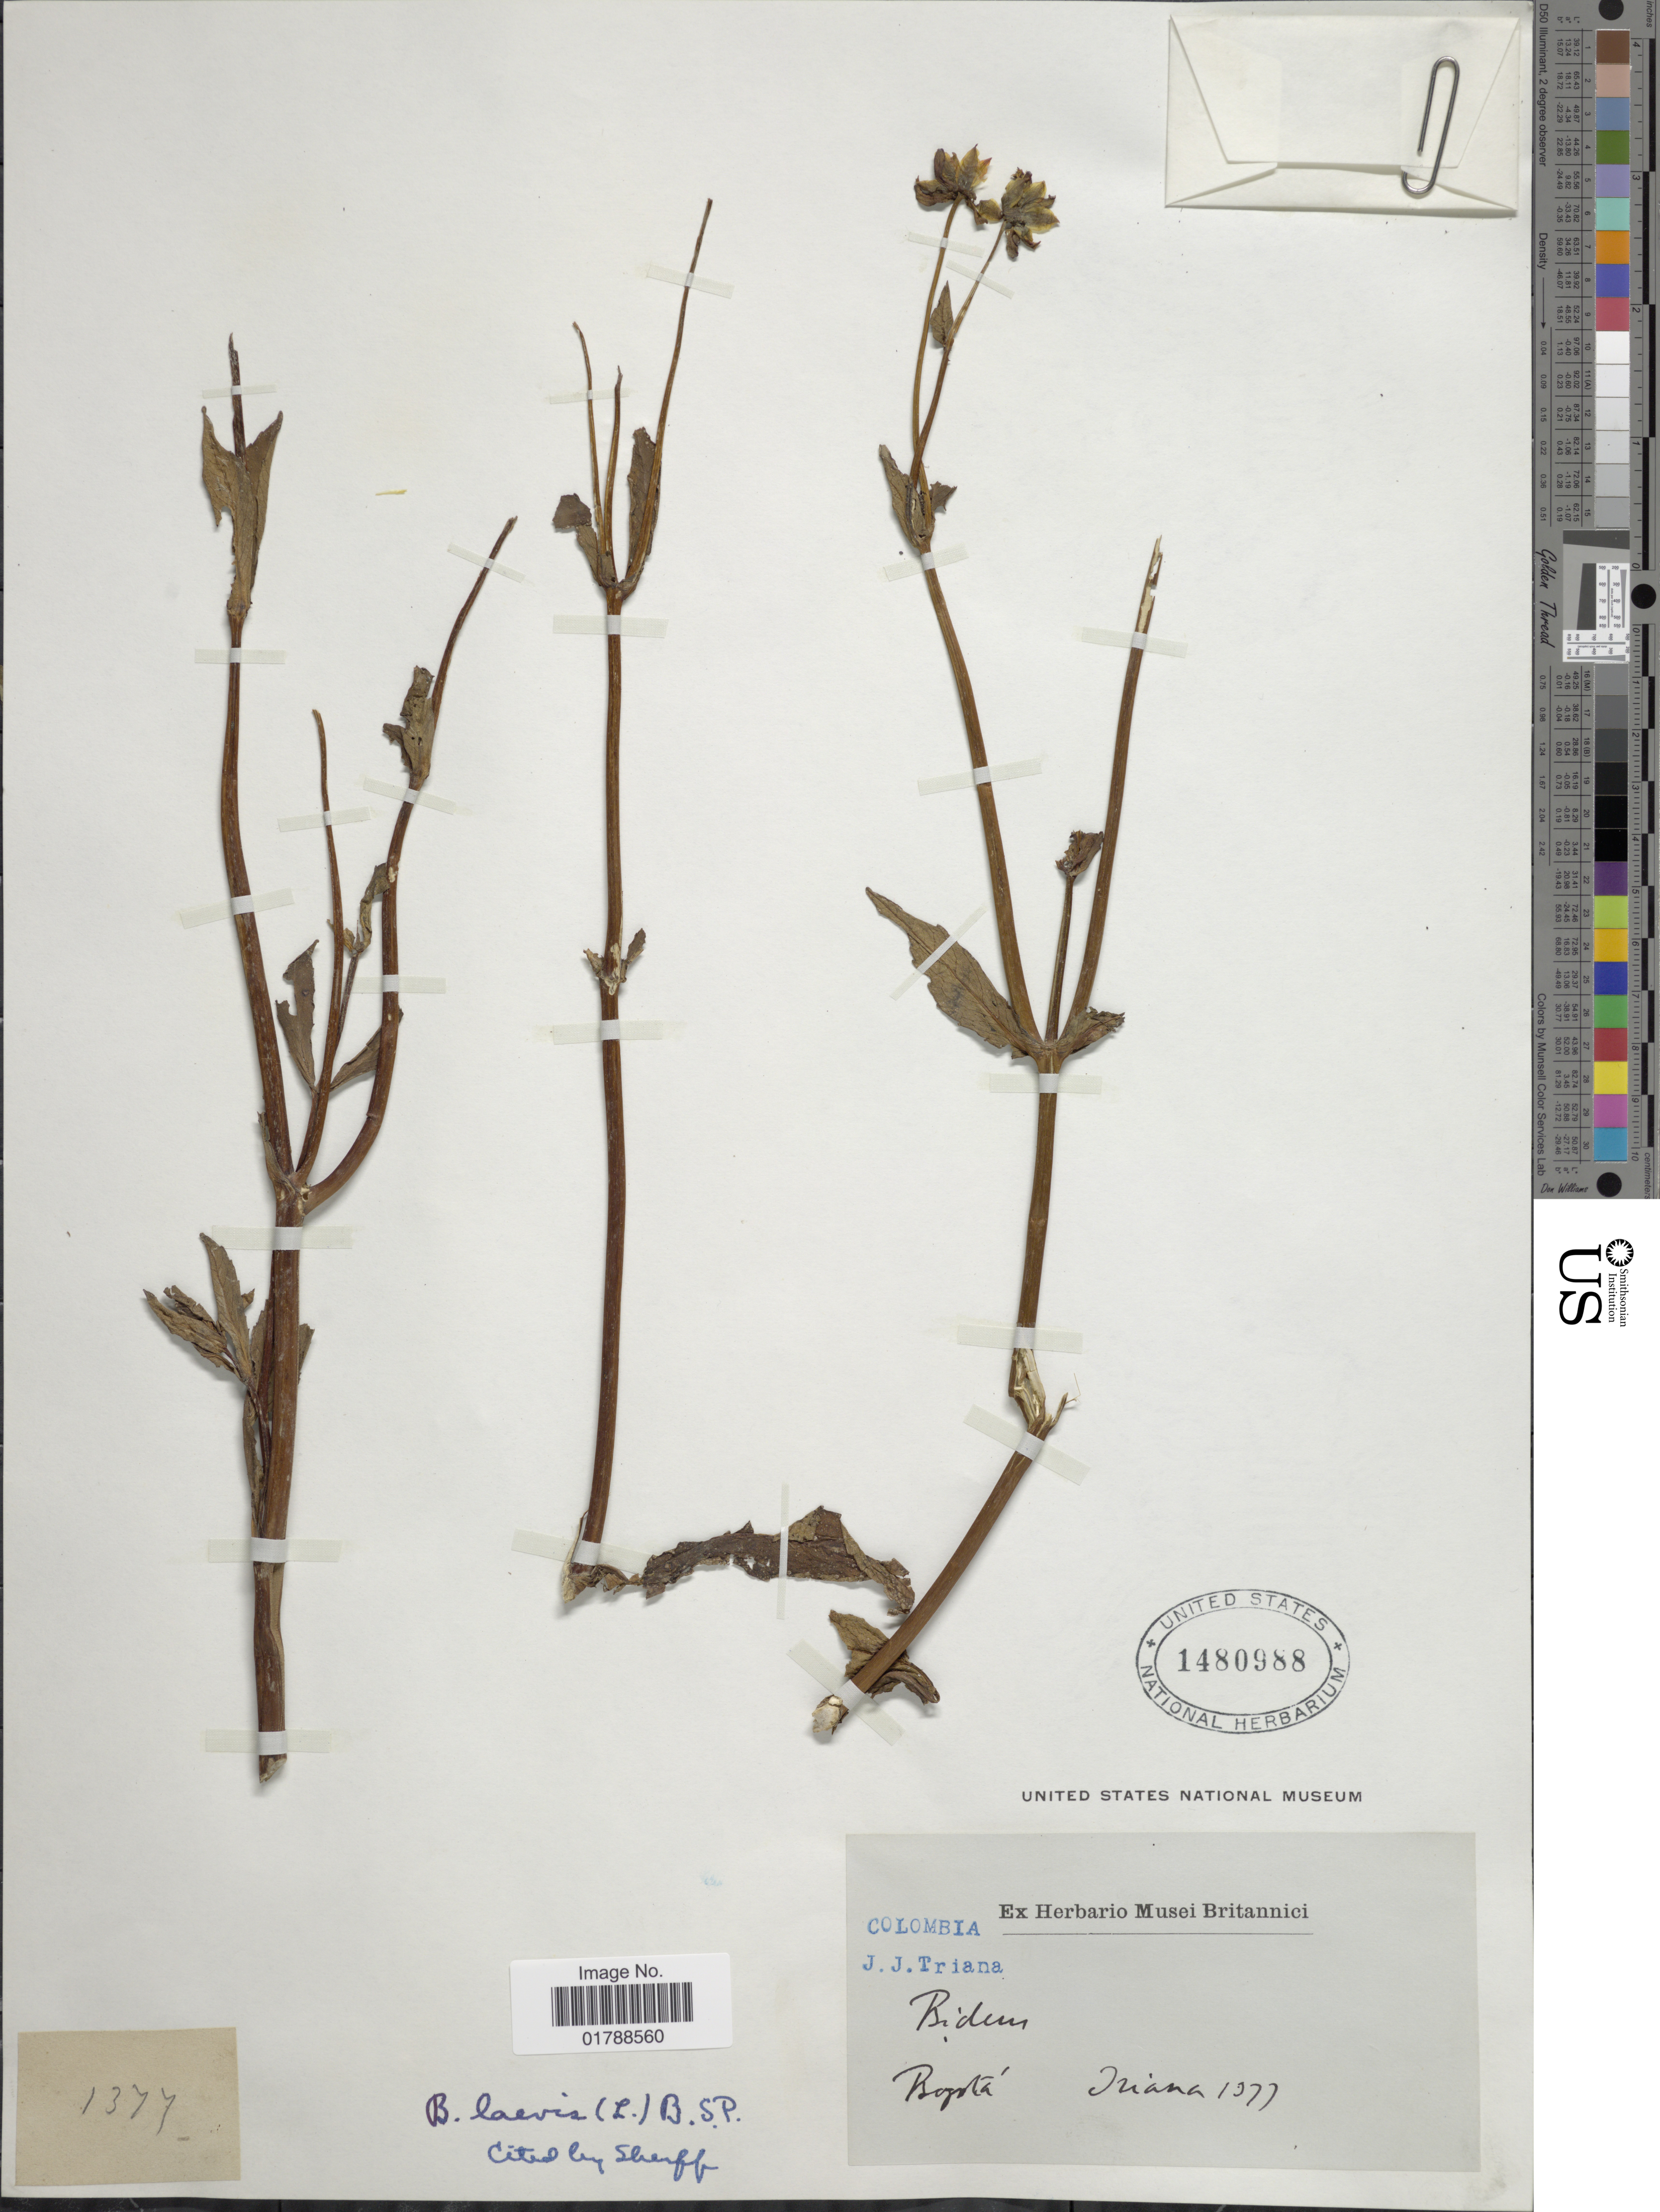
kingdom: Plantae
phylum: Tracheophyta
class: Magnoliopsida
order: Asterales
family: Asteraceae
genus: Bidens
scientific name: Bidens laevis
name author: (L.) Britton, Stearns & Poggenb.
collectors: J. J. Triana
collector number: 1377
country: Colombia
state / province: Bogota D.C.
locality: Bogotá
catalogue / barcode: US 1480988